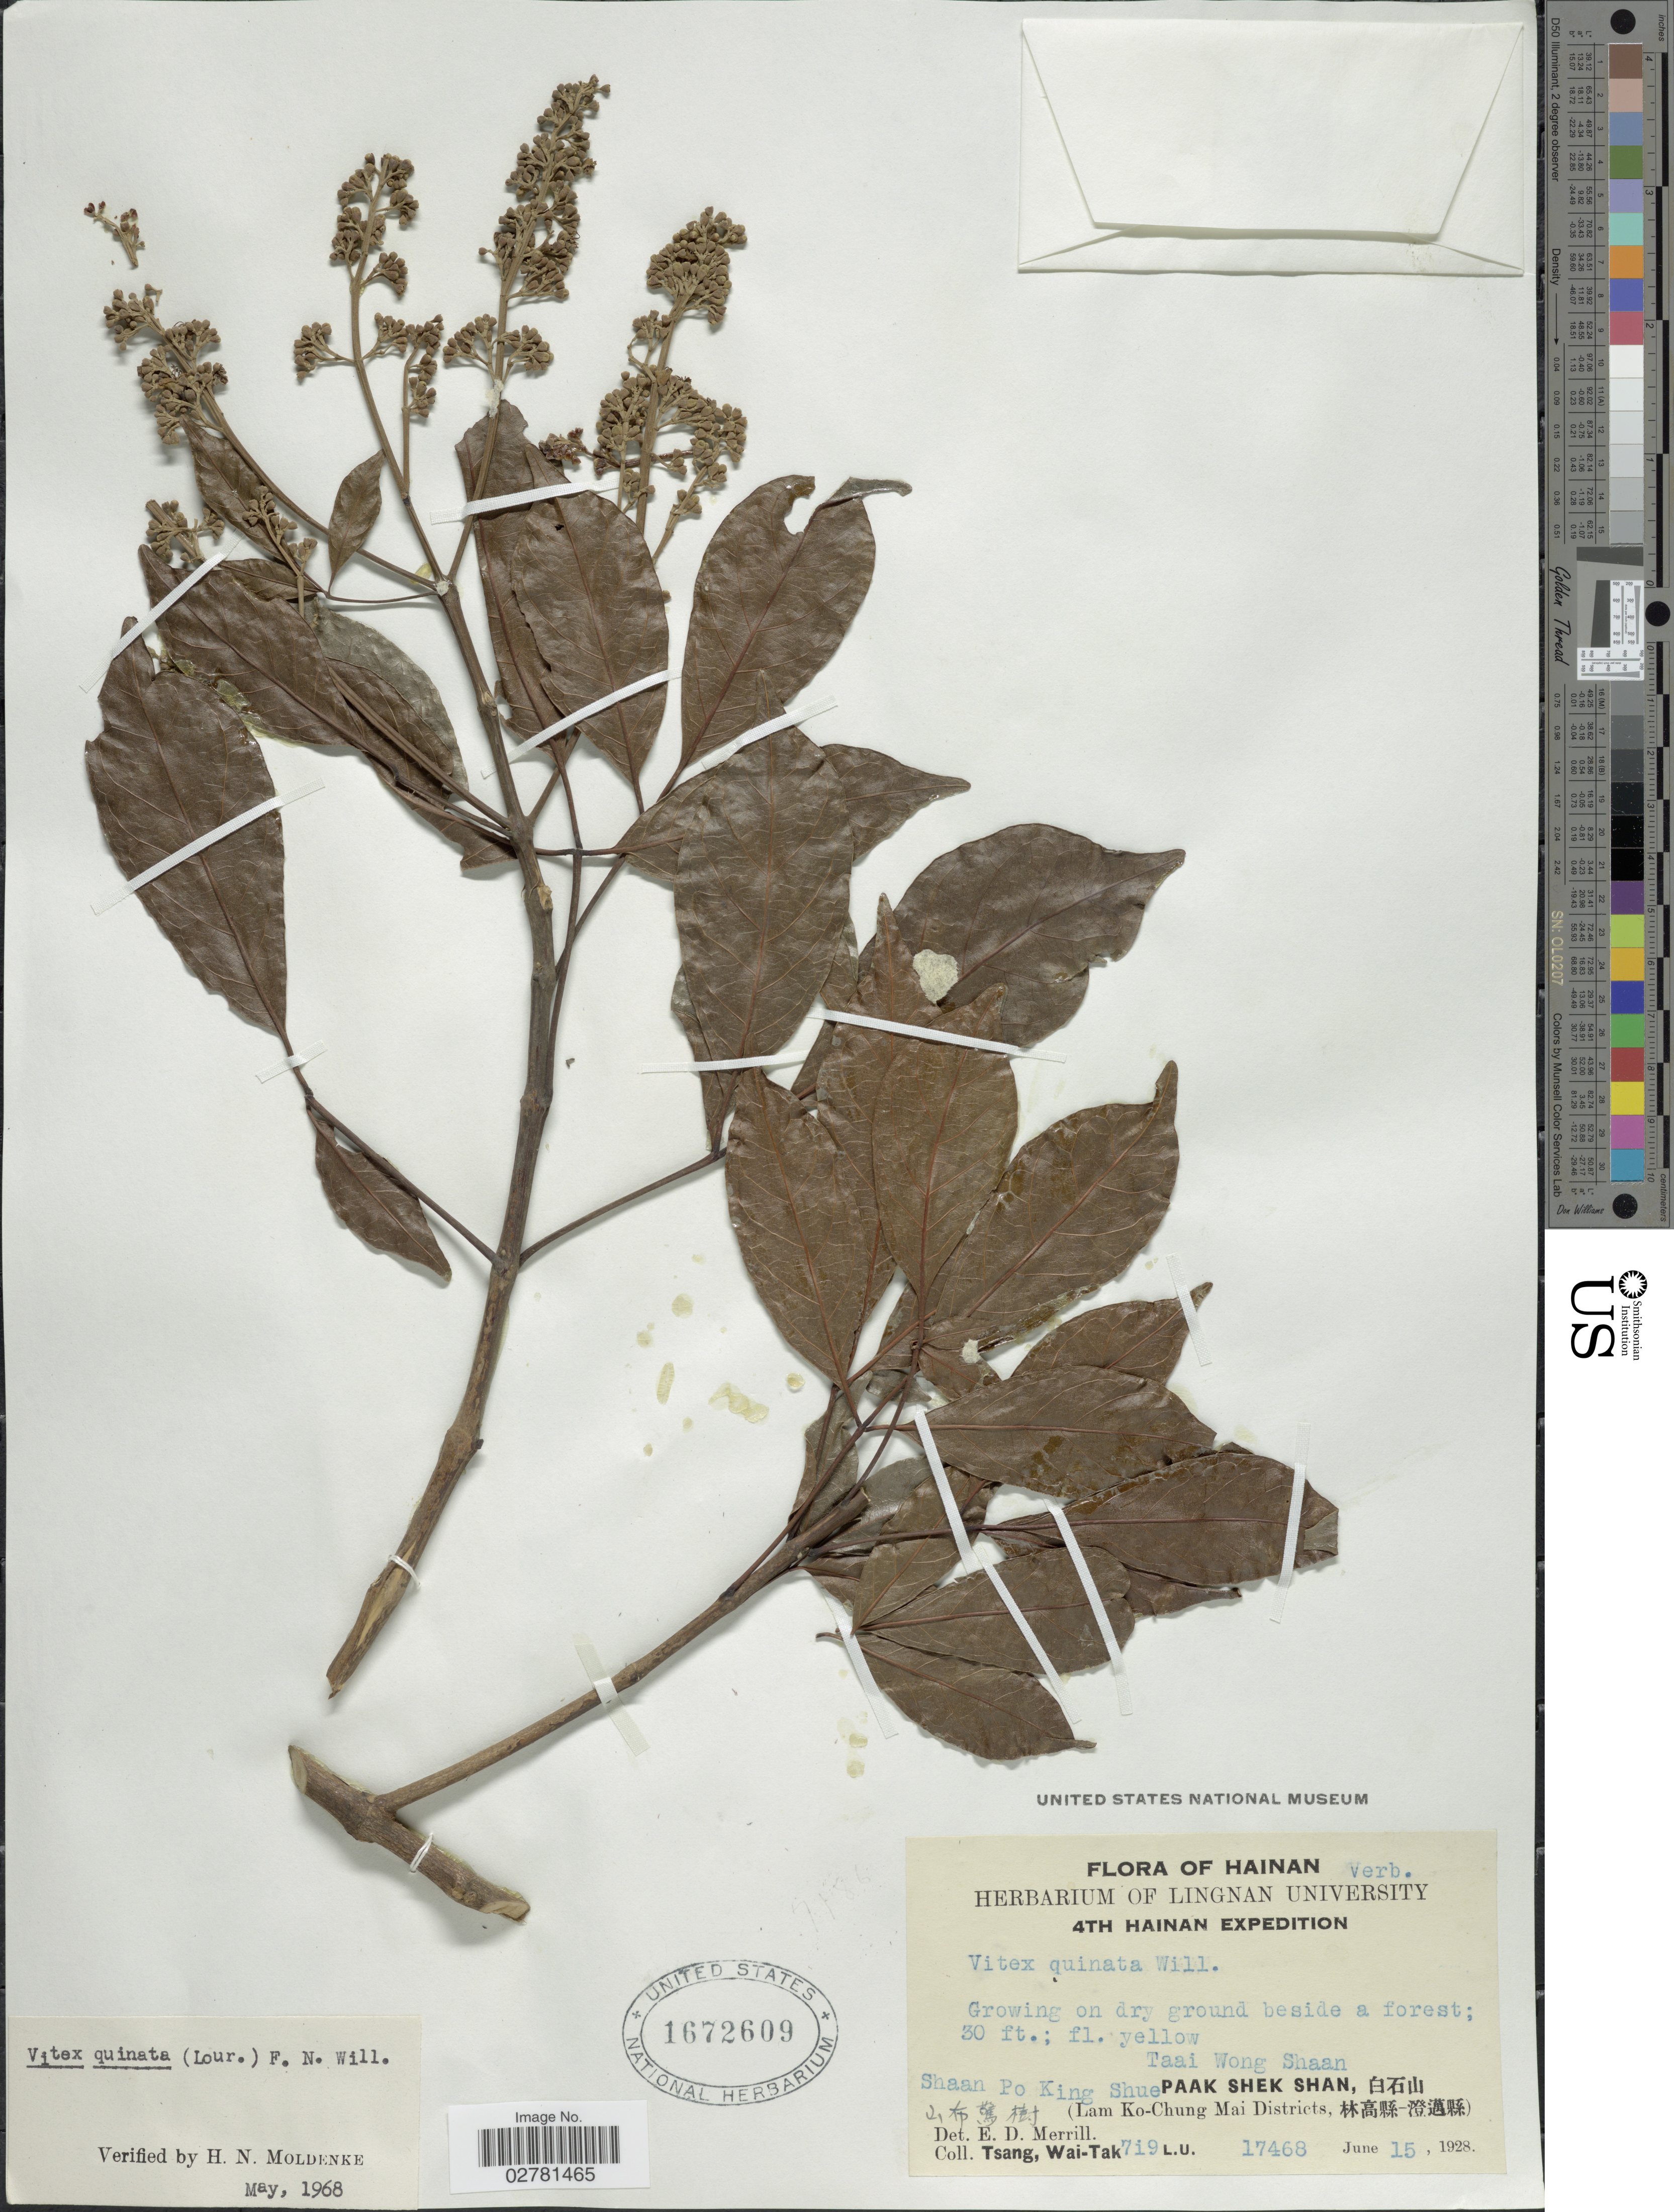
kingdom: Plantae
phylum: Tracheophyta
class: Magnoliopsida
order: Lamiales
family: Lamiaceae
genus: Vitex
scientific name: Vitex quinata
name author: (Lour.) F.N. Williams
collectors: W. T. Tsang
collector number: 7i9L.U.17468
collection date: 1928-06-15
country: China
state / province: Hainan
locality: Shaan Po King Shue. Paak Shek Shan, . (Lam Ko-Chung Mai Districts.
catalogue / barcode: US 1672609